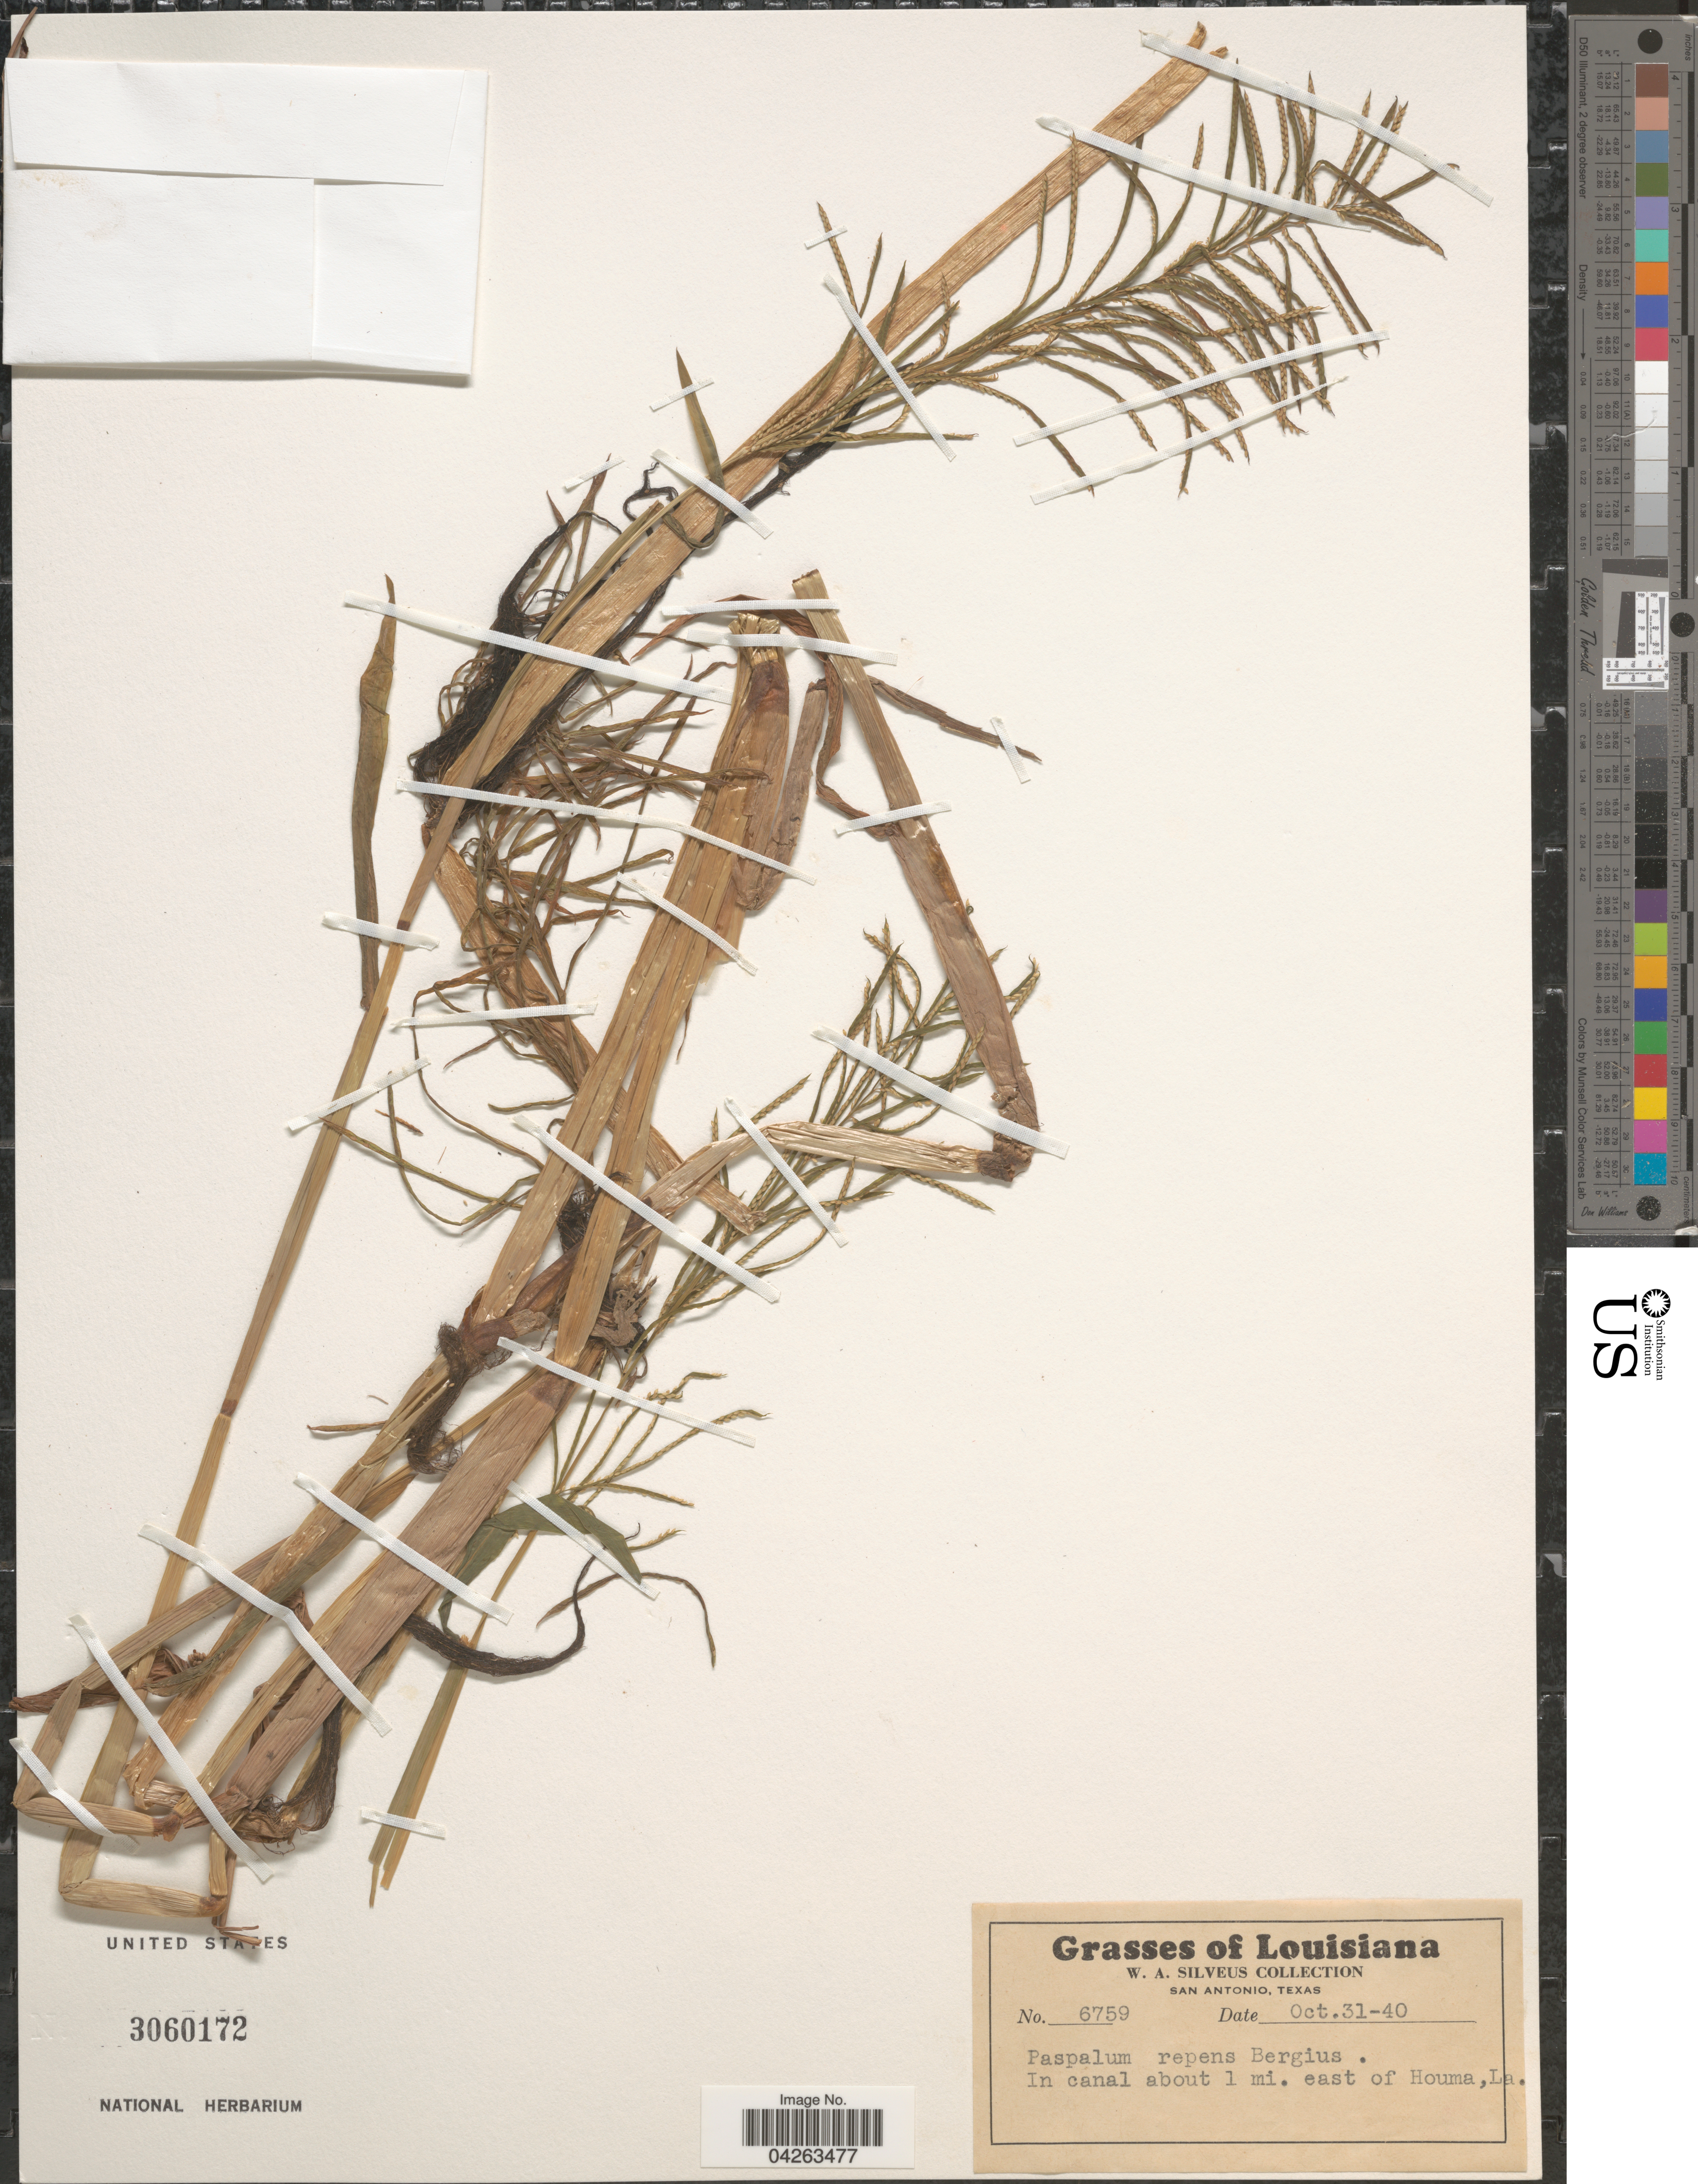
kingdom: Plantae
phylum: Tracheophyta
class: Liliopsida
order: Poales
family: Poaceae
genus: Paspalum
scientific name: Paspalum repens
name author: P.J. Bergius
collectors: W. Silveus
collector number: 6759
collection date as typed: Transcribed d/m/y: 31/10/40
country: United States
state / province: Louisiana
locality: In canal about 1 mi. east of Houma.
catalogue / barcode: US 3060172